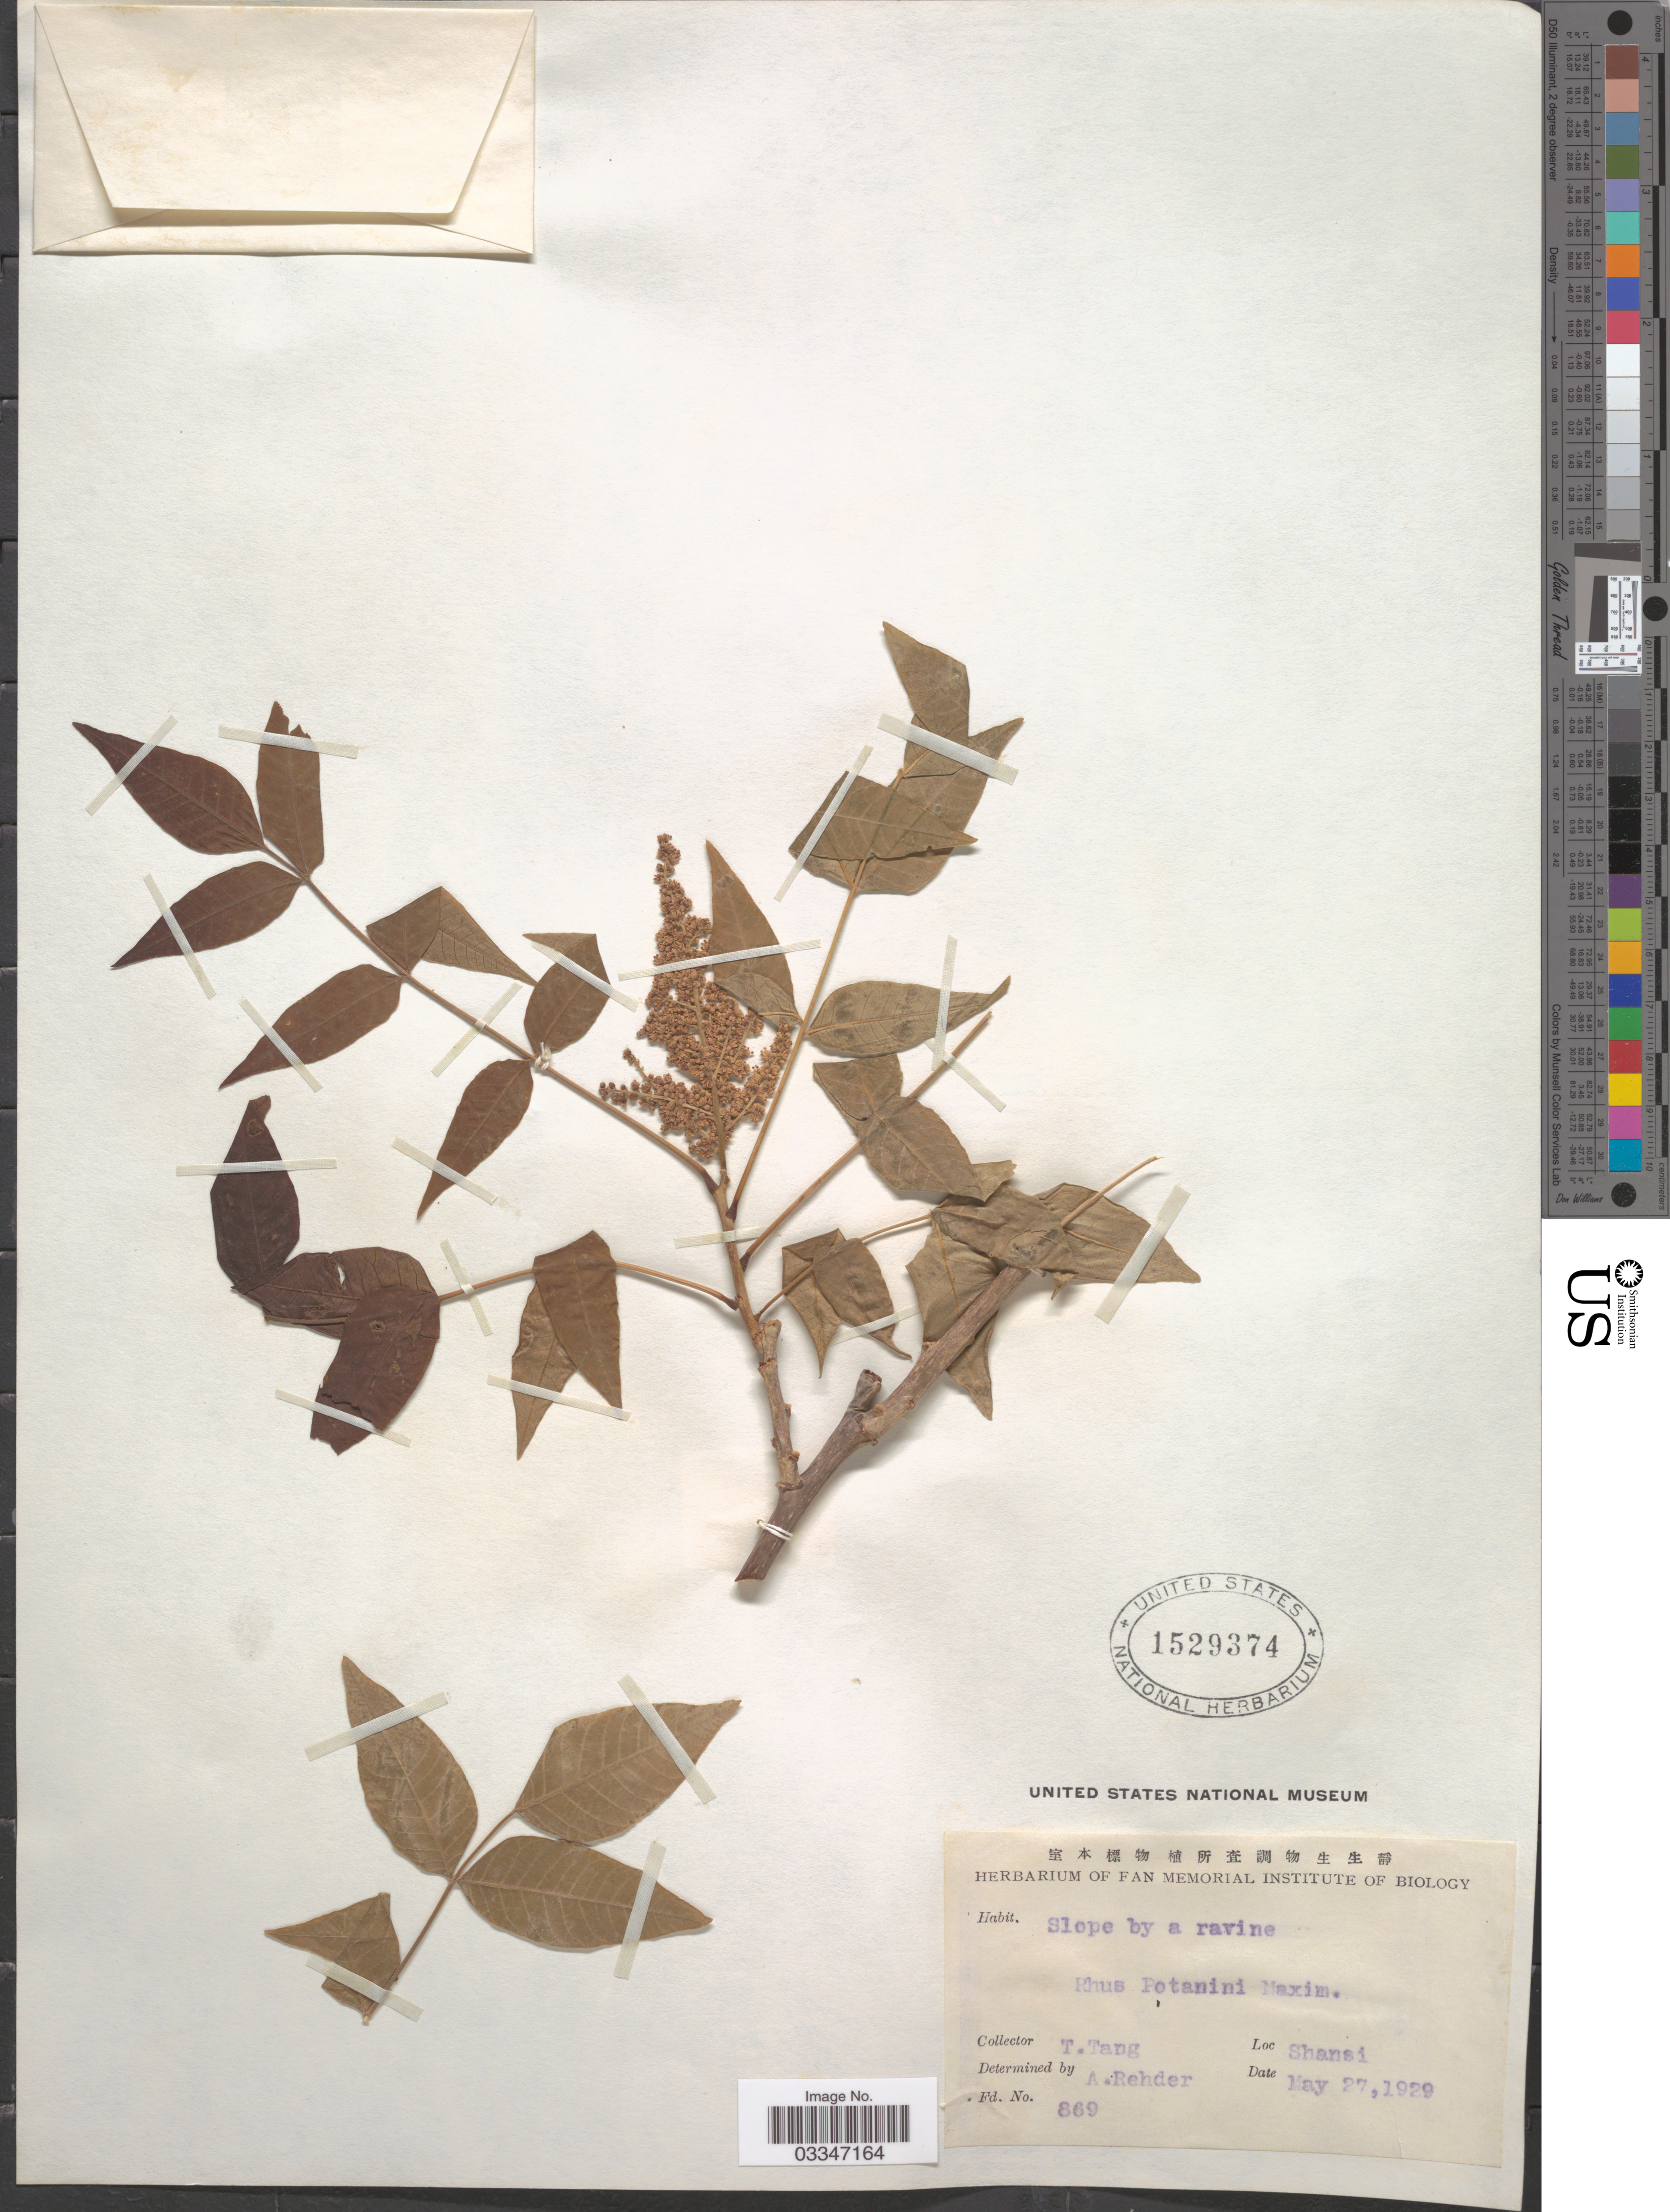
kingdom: Plantae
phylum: Tracheophyta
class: Magnoliopsida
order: Sapindales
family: Anacardiaceae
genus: Rhus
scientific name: Rhus potaninii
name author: Maxim.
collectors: T. Tang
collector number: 869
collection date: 1929-05-27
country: China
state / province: Shanxi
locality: Shansi.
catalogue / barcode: US 1529374